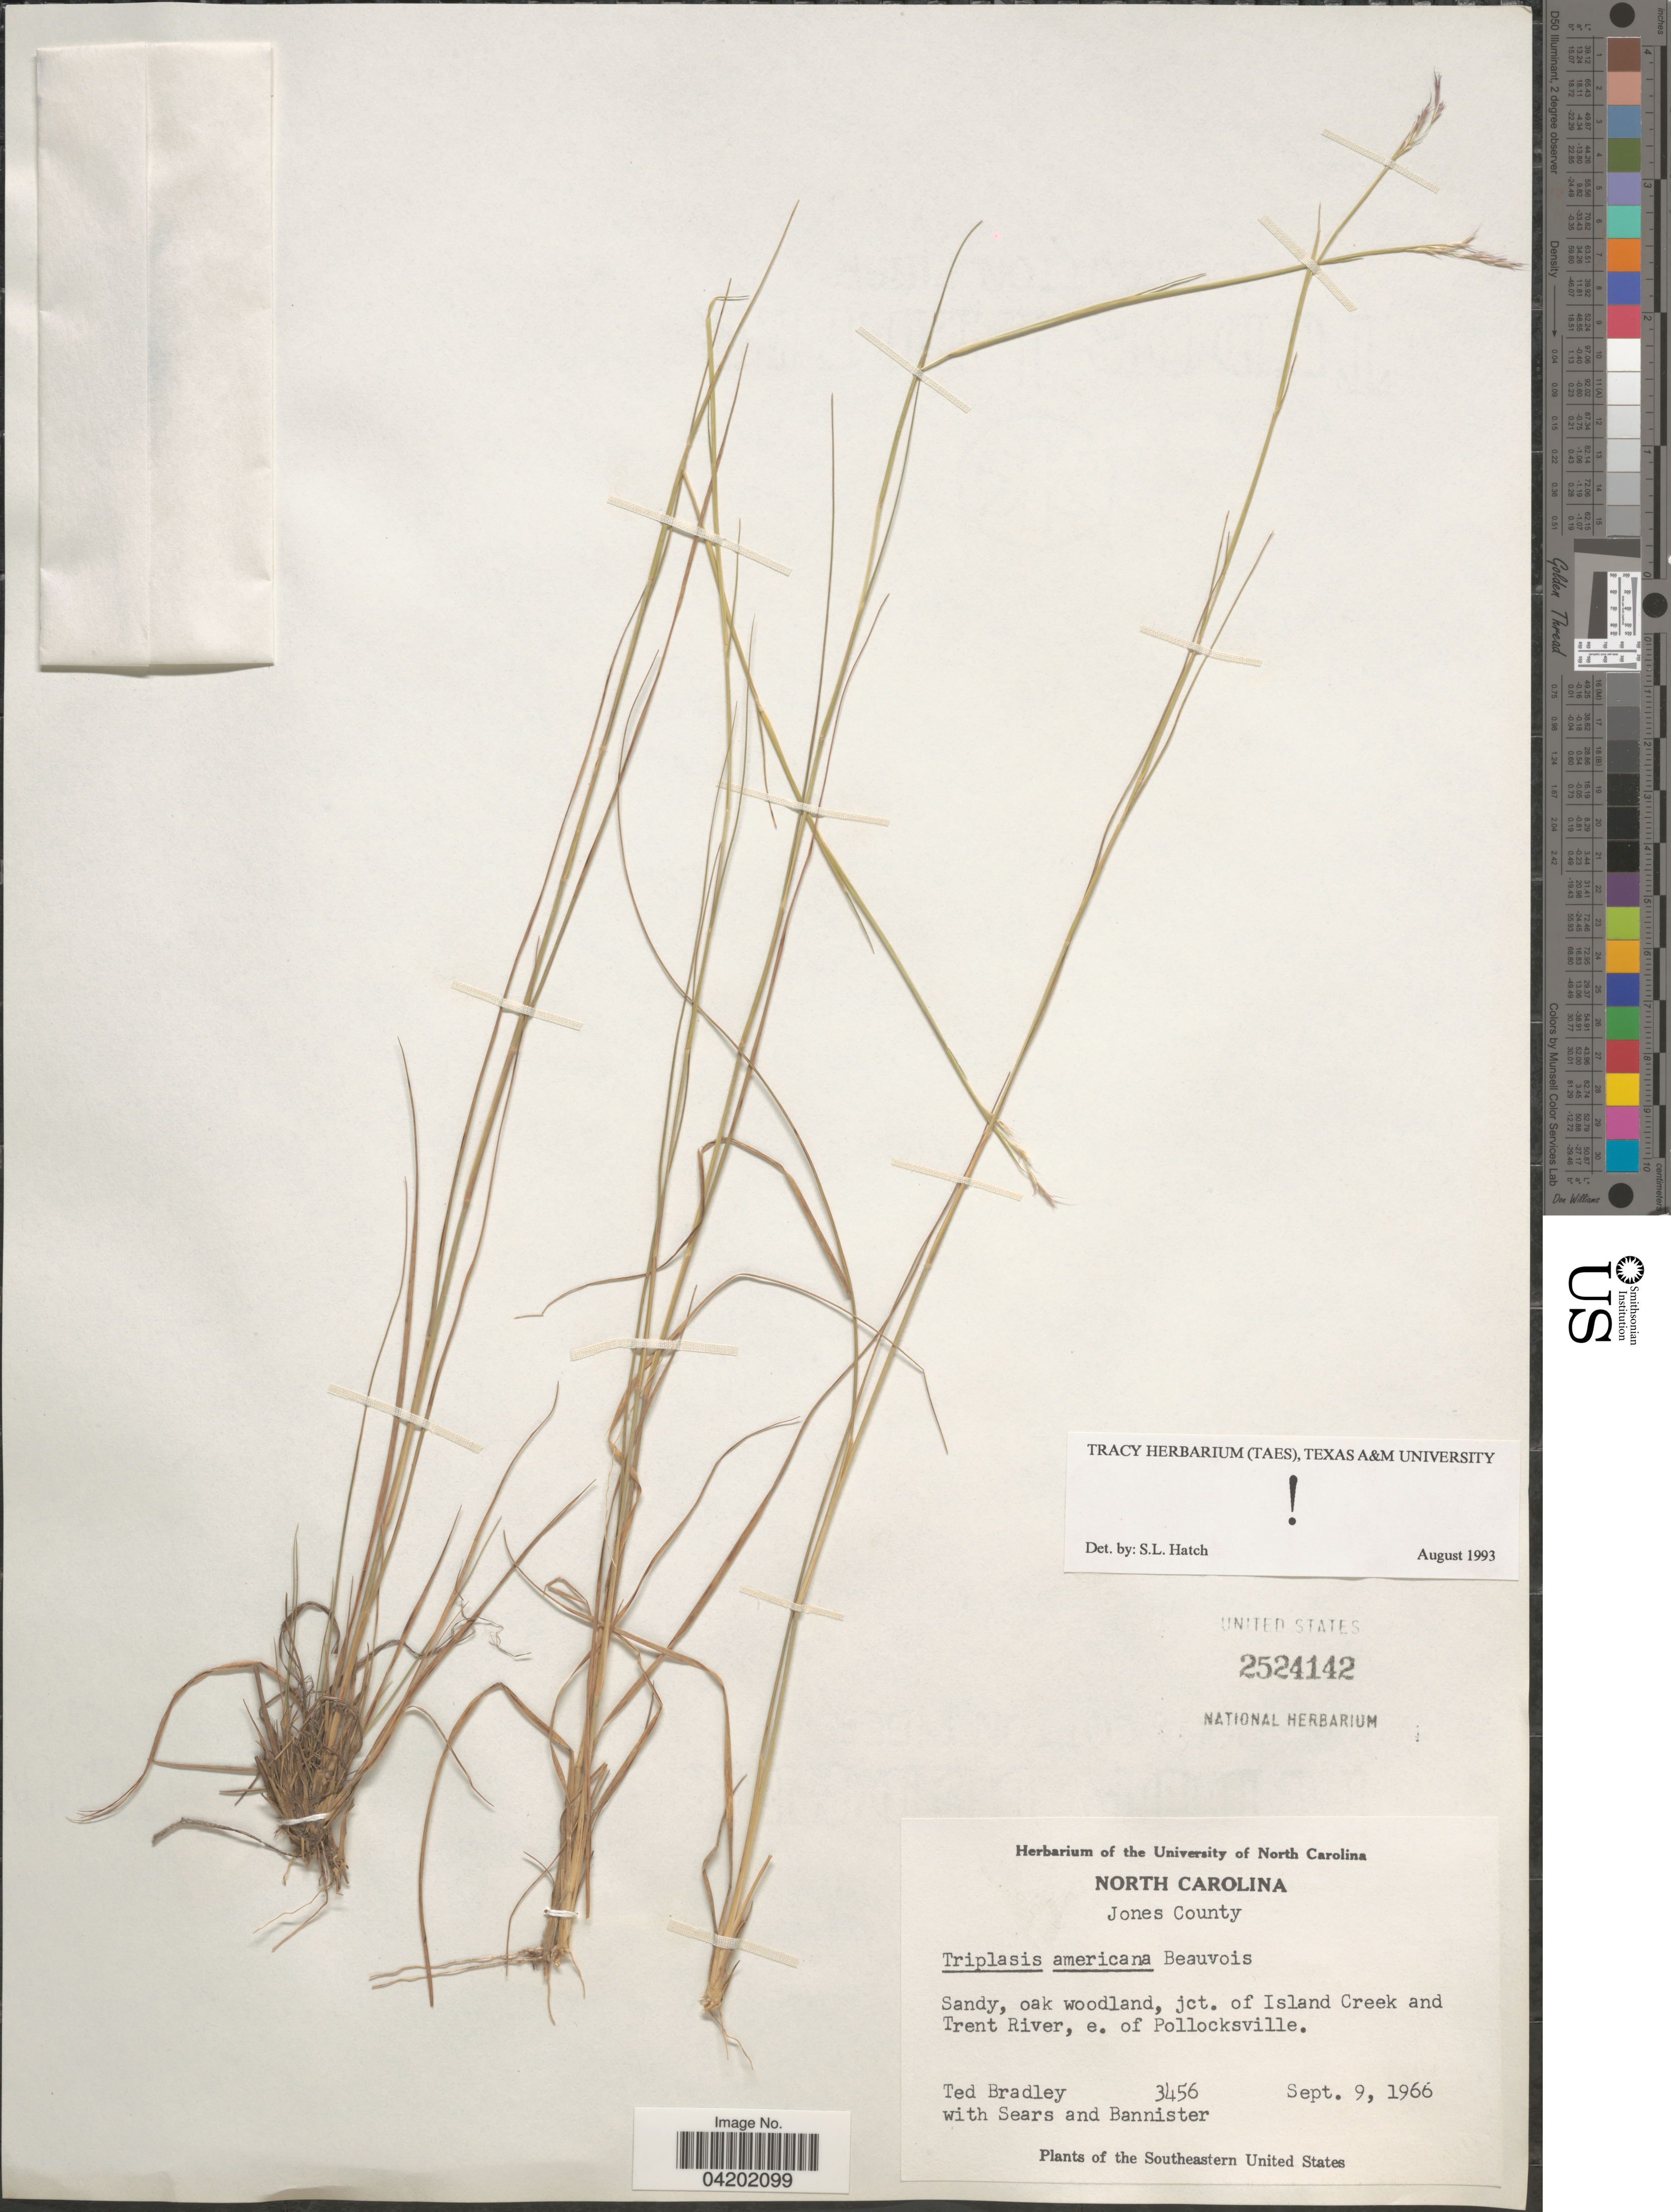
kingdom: Plantae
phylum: Tracheophyta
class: Liliopsida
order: Poales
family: Poaceae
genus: Triplasis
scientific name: Triplasis americana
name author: P. Beauv.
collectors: T. Bradley, Sears & Bannister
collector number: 3456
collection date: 1966-09-09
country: United States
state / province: North Carolina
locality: Jones County. Sandy, oak woodland, jct. of Island Creek and Trent River, e. of Pollocksville. Southeastern United States.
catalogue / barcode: US 2524142